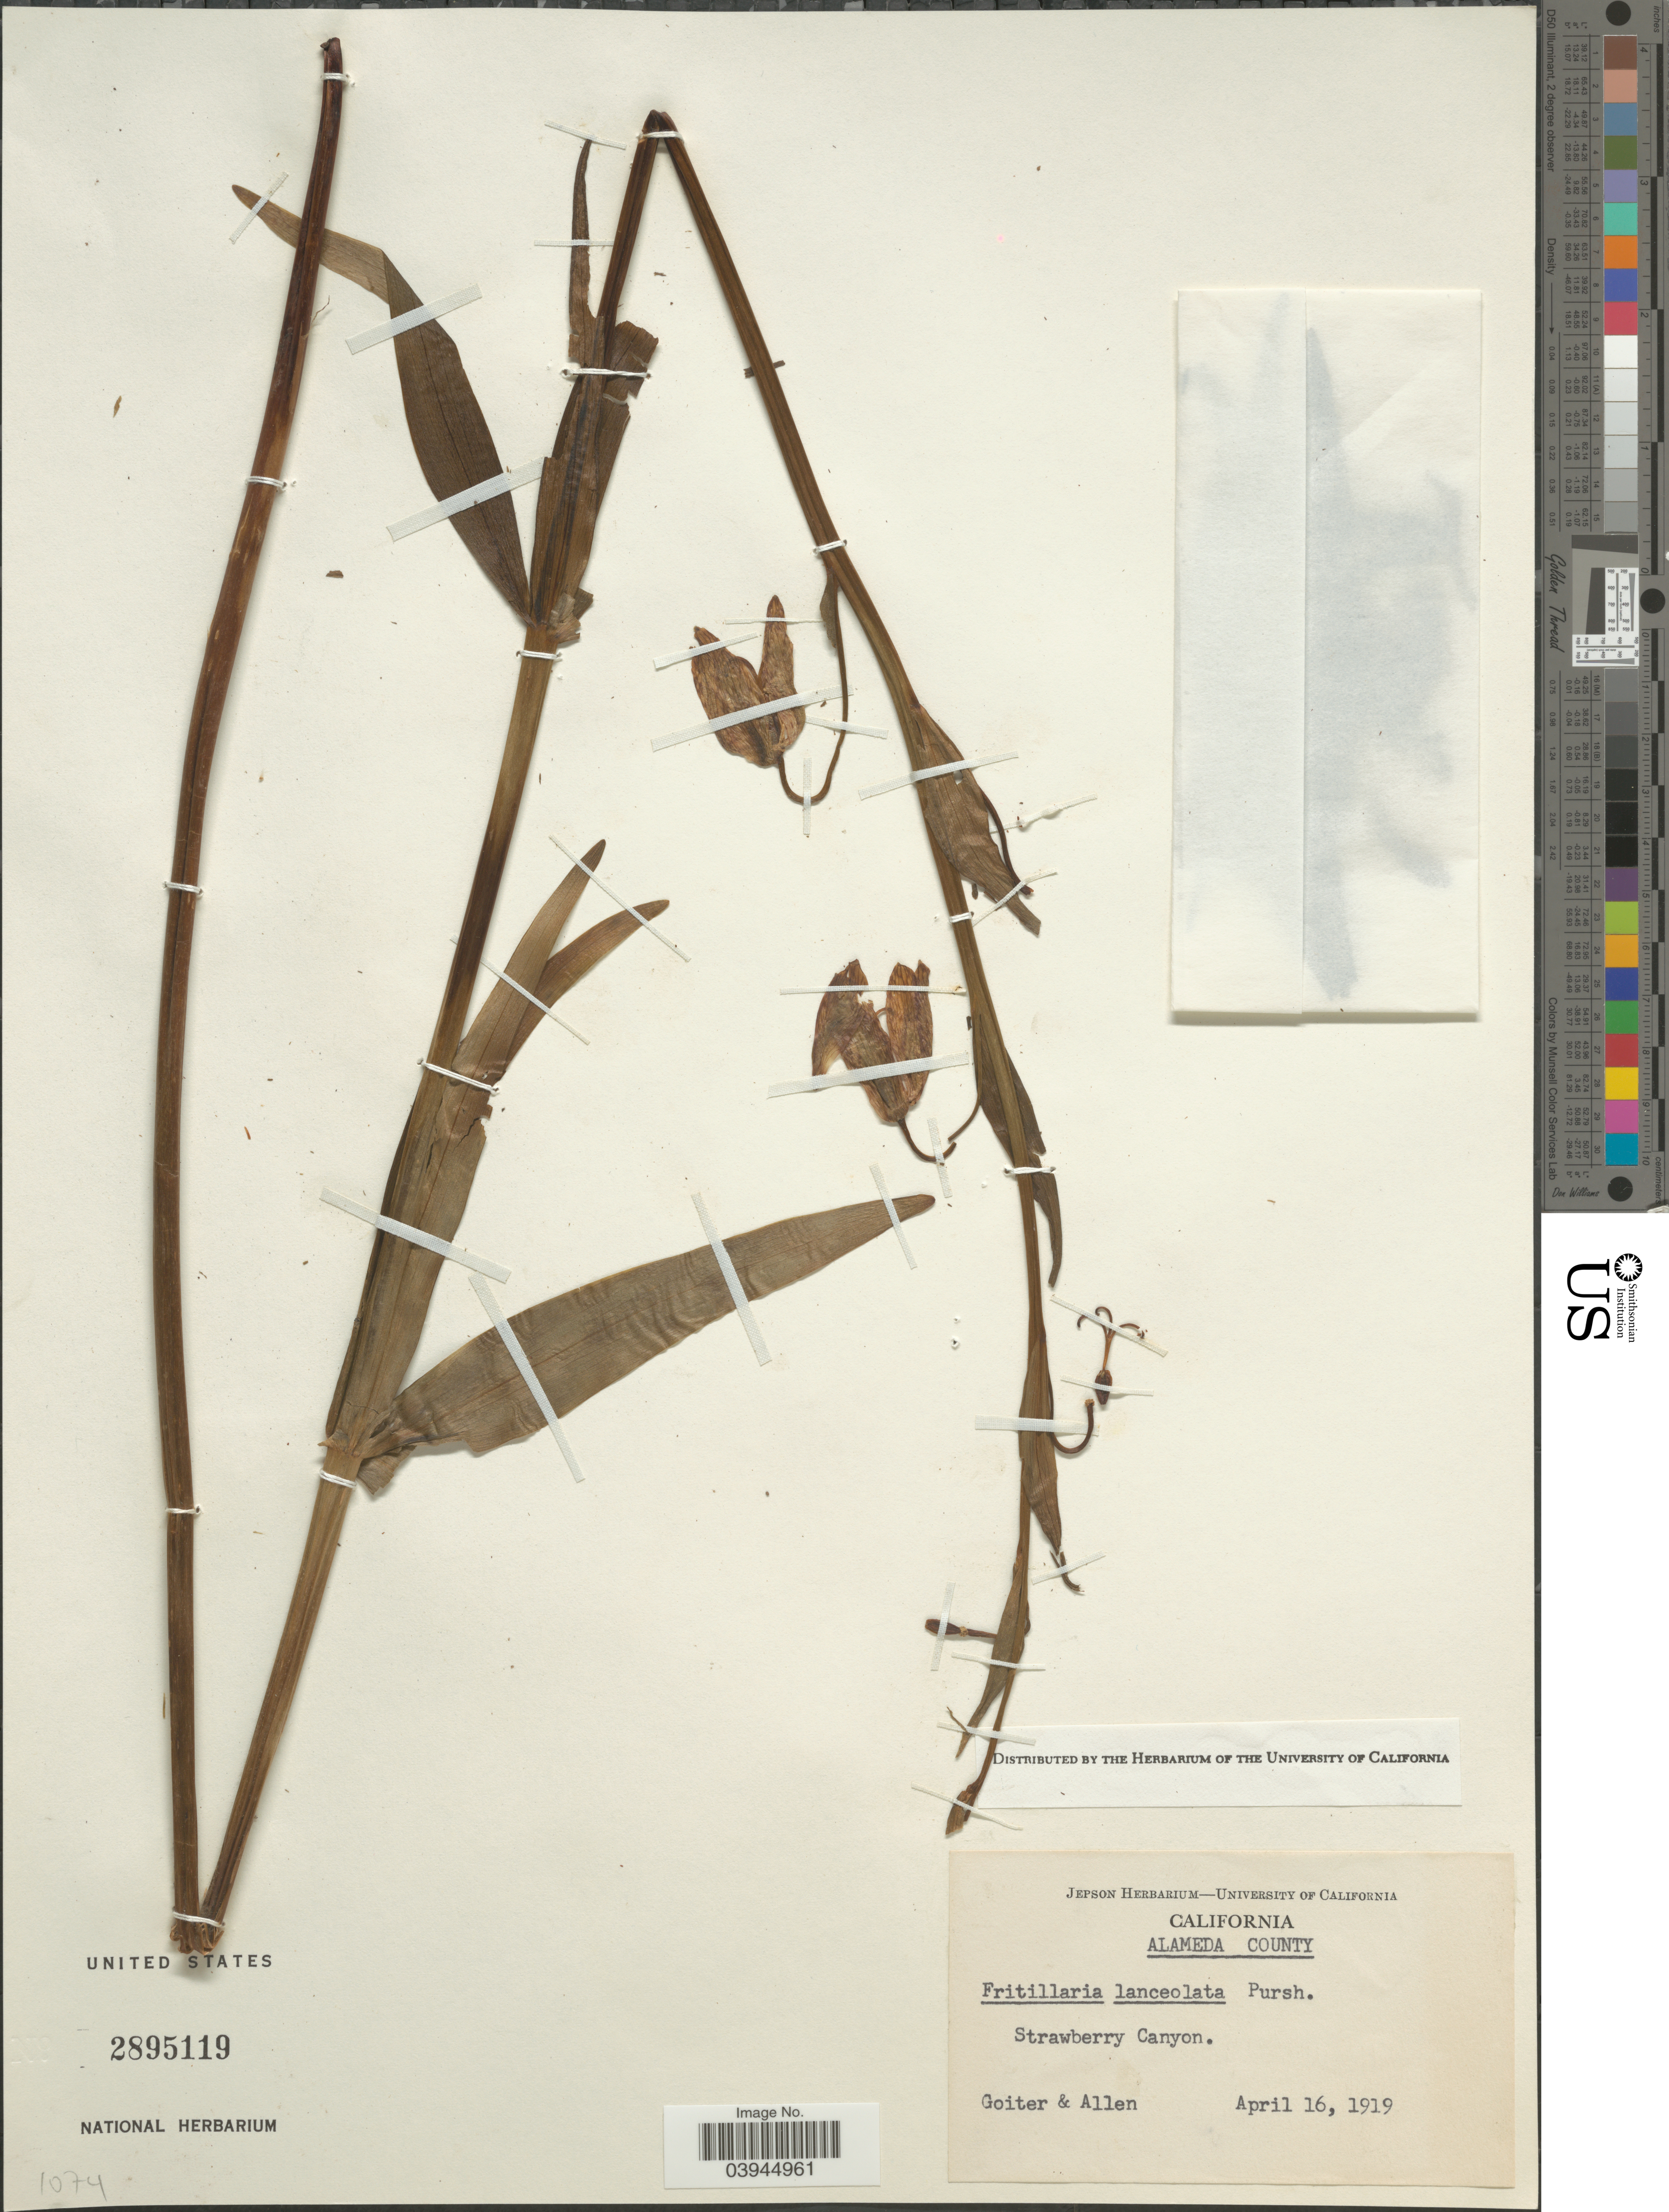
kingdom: Plantae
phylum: Tracheophyta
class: Liliopsida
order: Liliales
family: Liliaceae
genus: Fritillaria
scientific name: Fritillaria affinis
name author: (Schult. & Schult. f.) Sealy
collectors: Goiter & -- Allen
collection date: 1919-04-16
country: United States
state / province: California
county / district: Alameda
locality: Alameda County. Strawberry Canyon.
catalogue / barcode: US 2895119